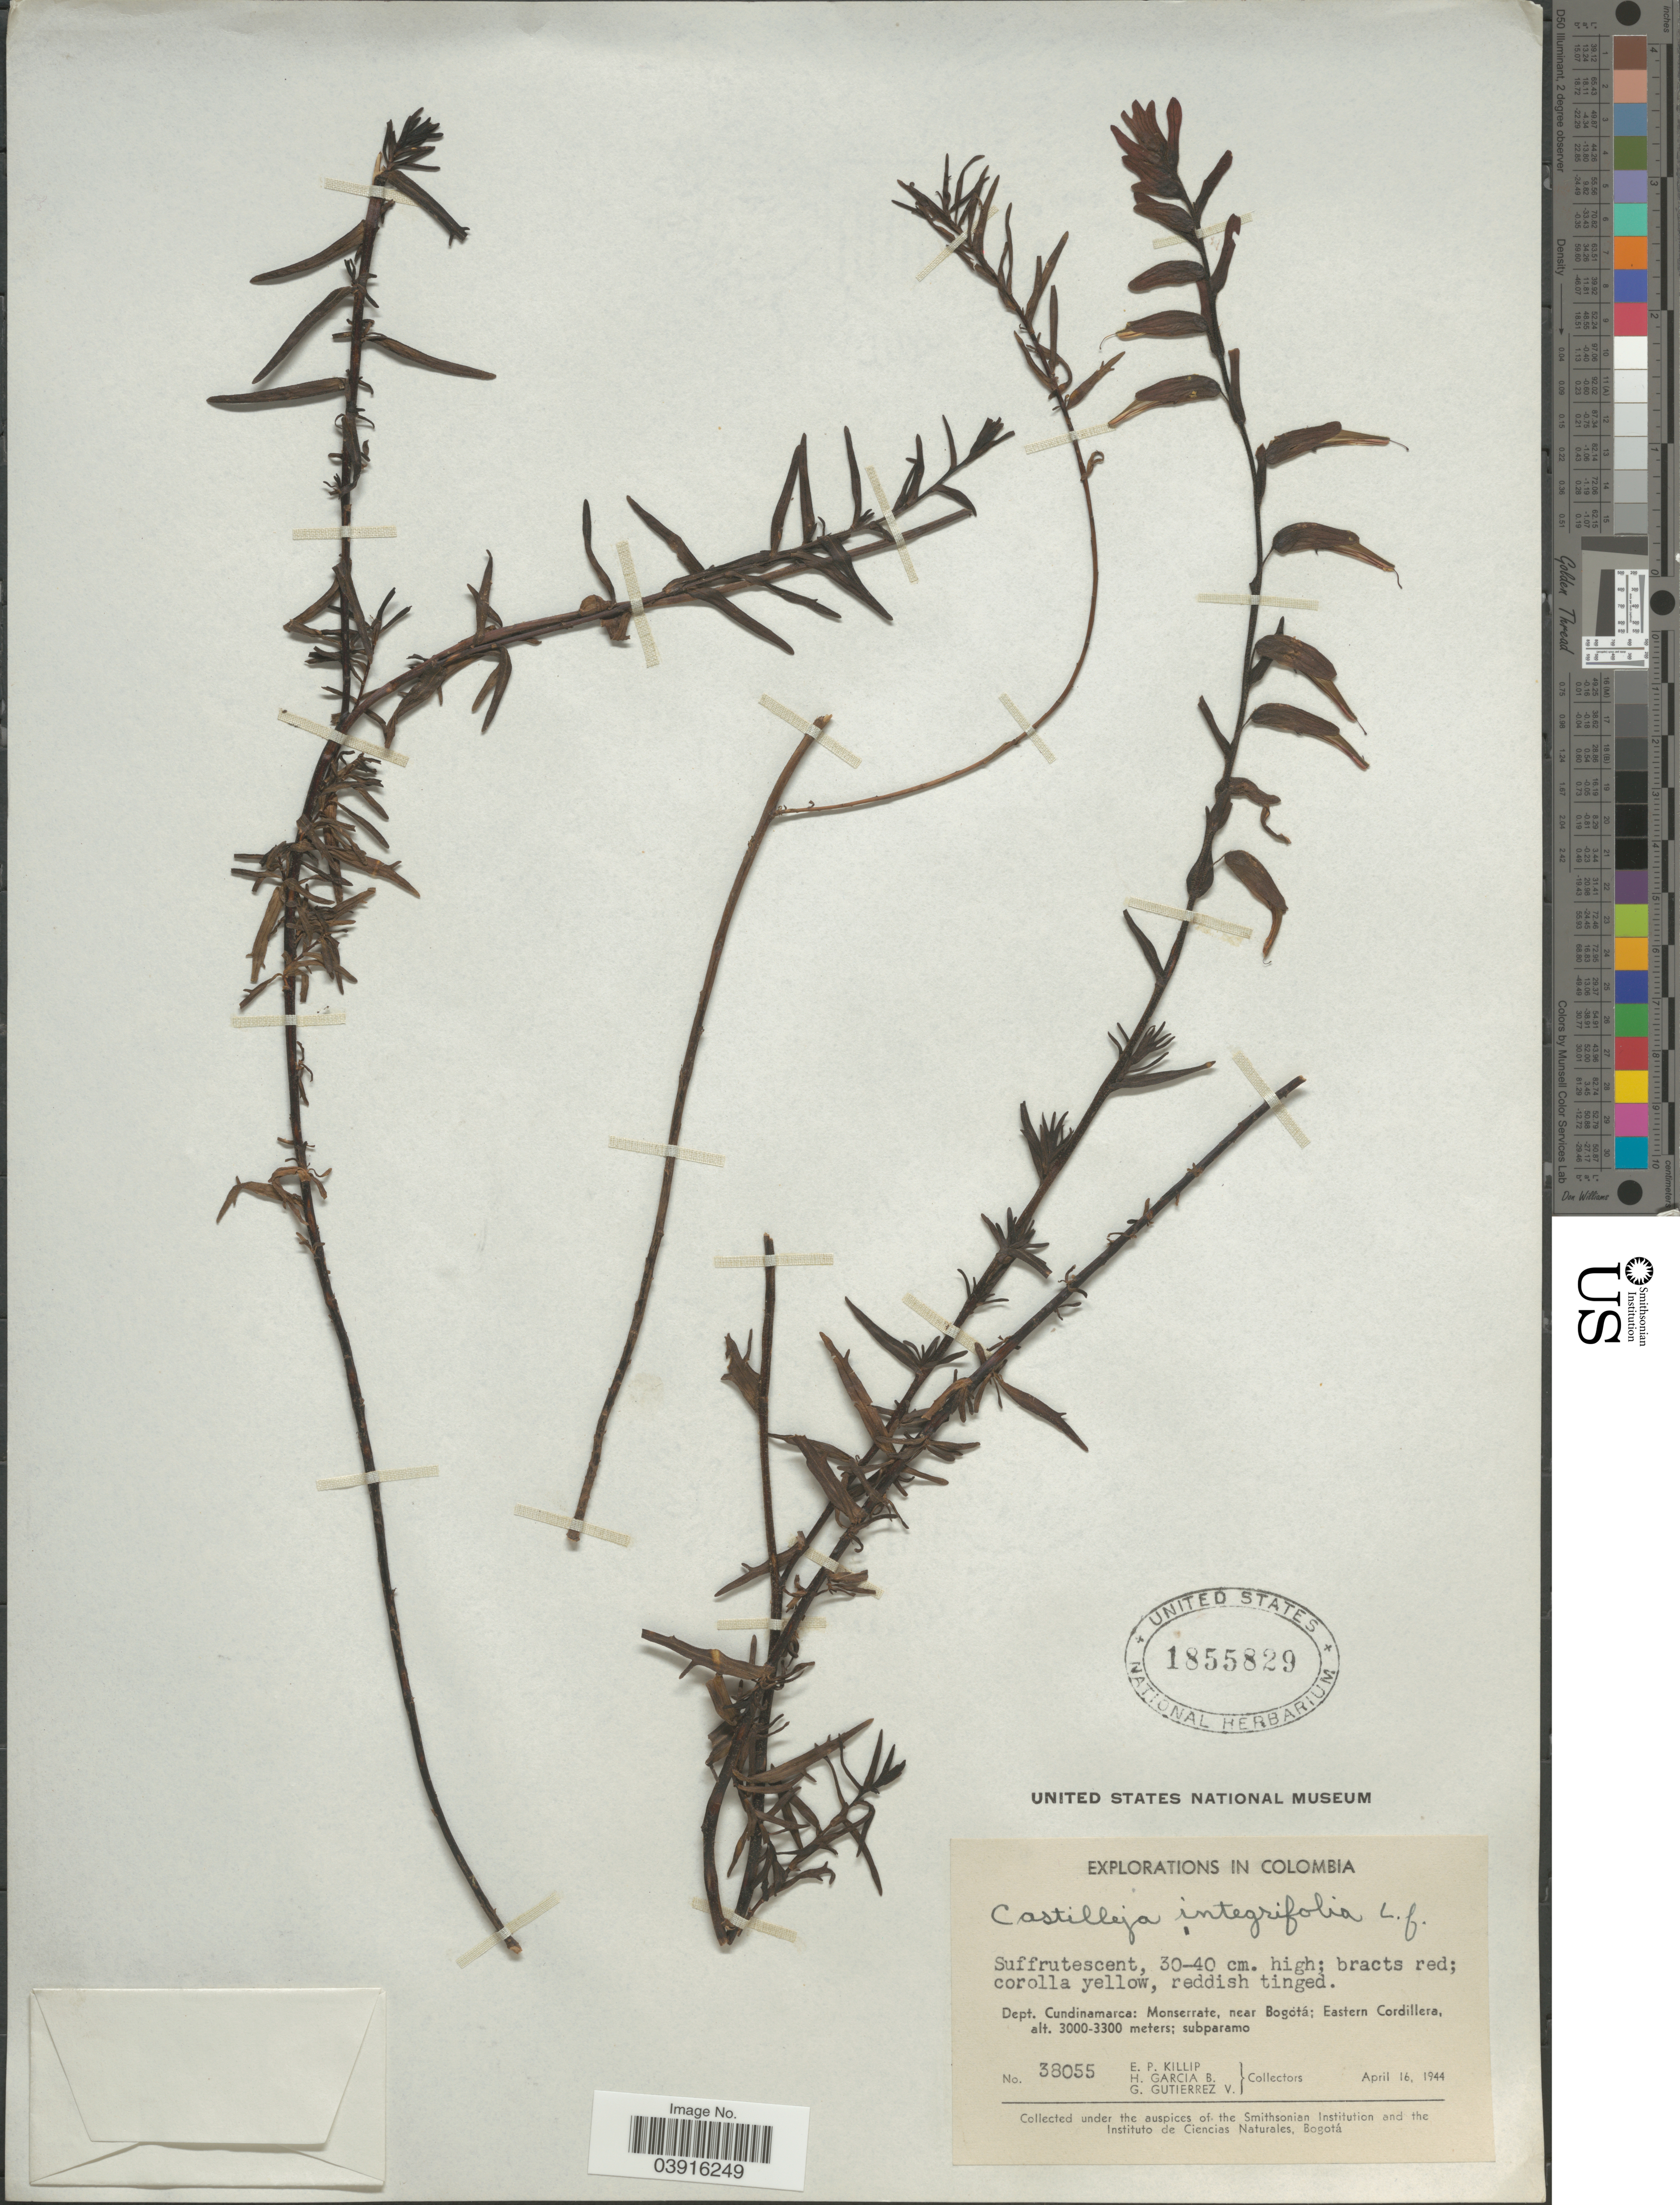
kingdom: Plantae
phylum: Tracheophyta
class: Magnoliopsida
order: Lamiales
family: Orobanchaceae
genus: Castilleja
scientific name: Castilleja fissifolia var. integrifolia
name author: (L. f.) Wedd.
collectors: E. P. Killip, H. García B. & G. Gutiérrez V.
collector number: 38055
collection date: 1944-04-16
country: Colombia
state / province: Cundinamarca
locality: Dept. Cundinamarca: Monserrate, near Bogotá; Eastern Cordillera.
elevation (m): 3000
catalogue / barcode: US 1855829